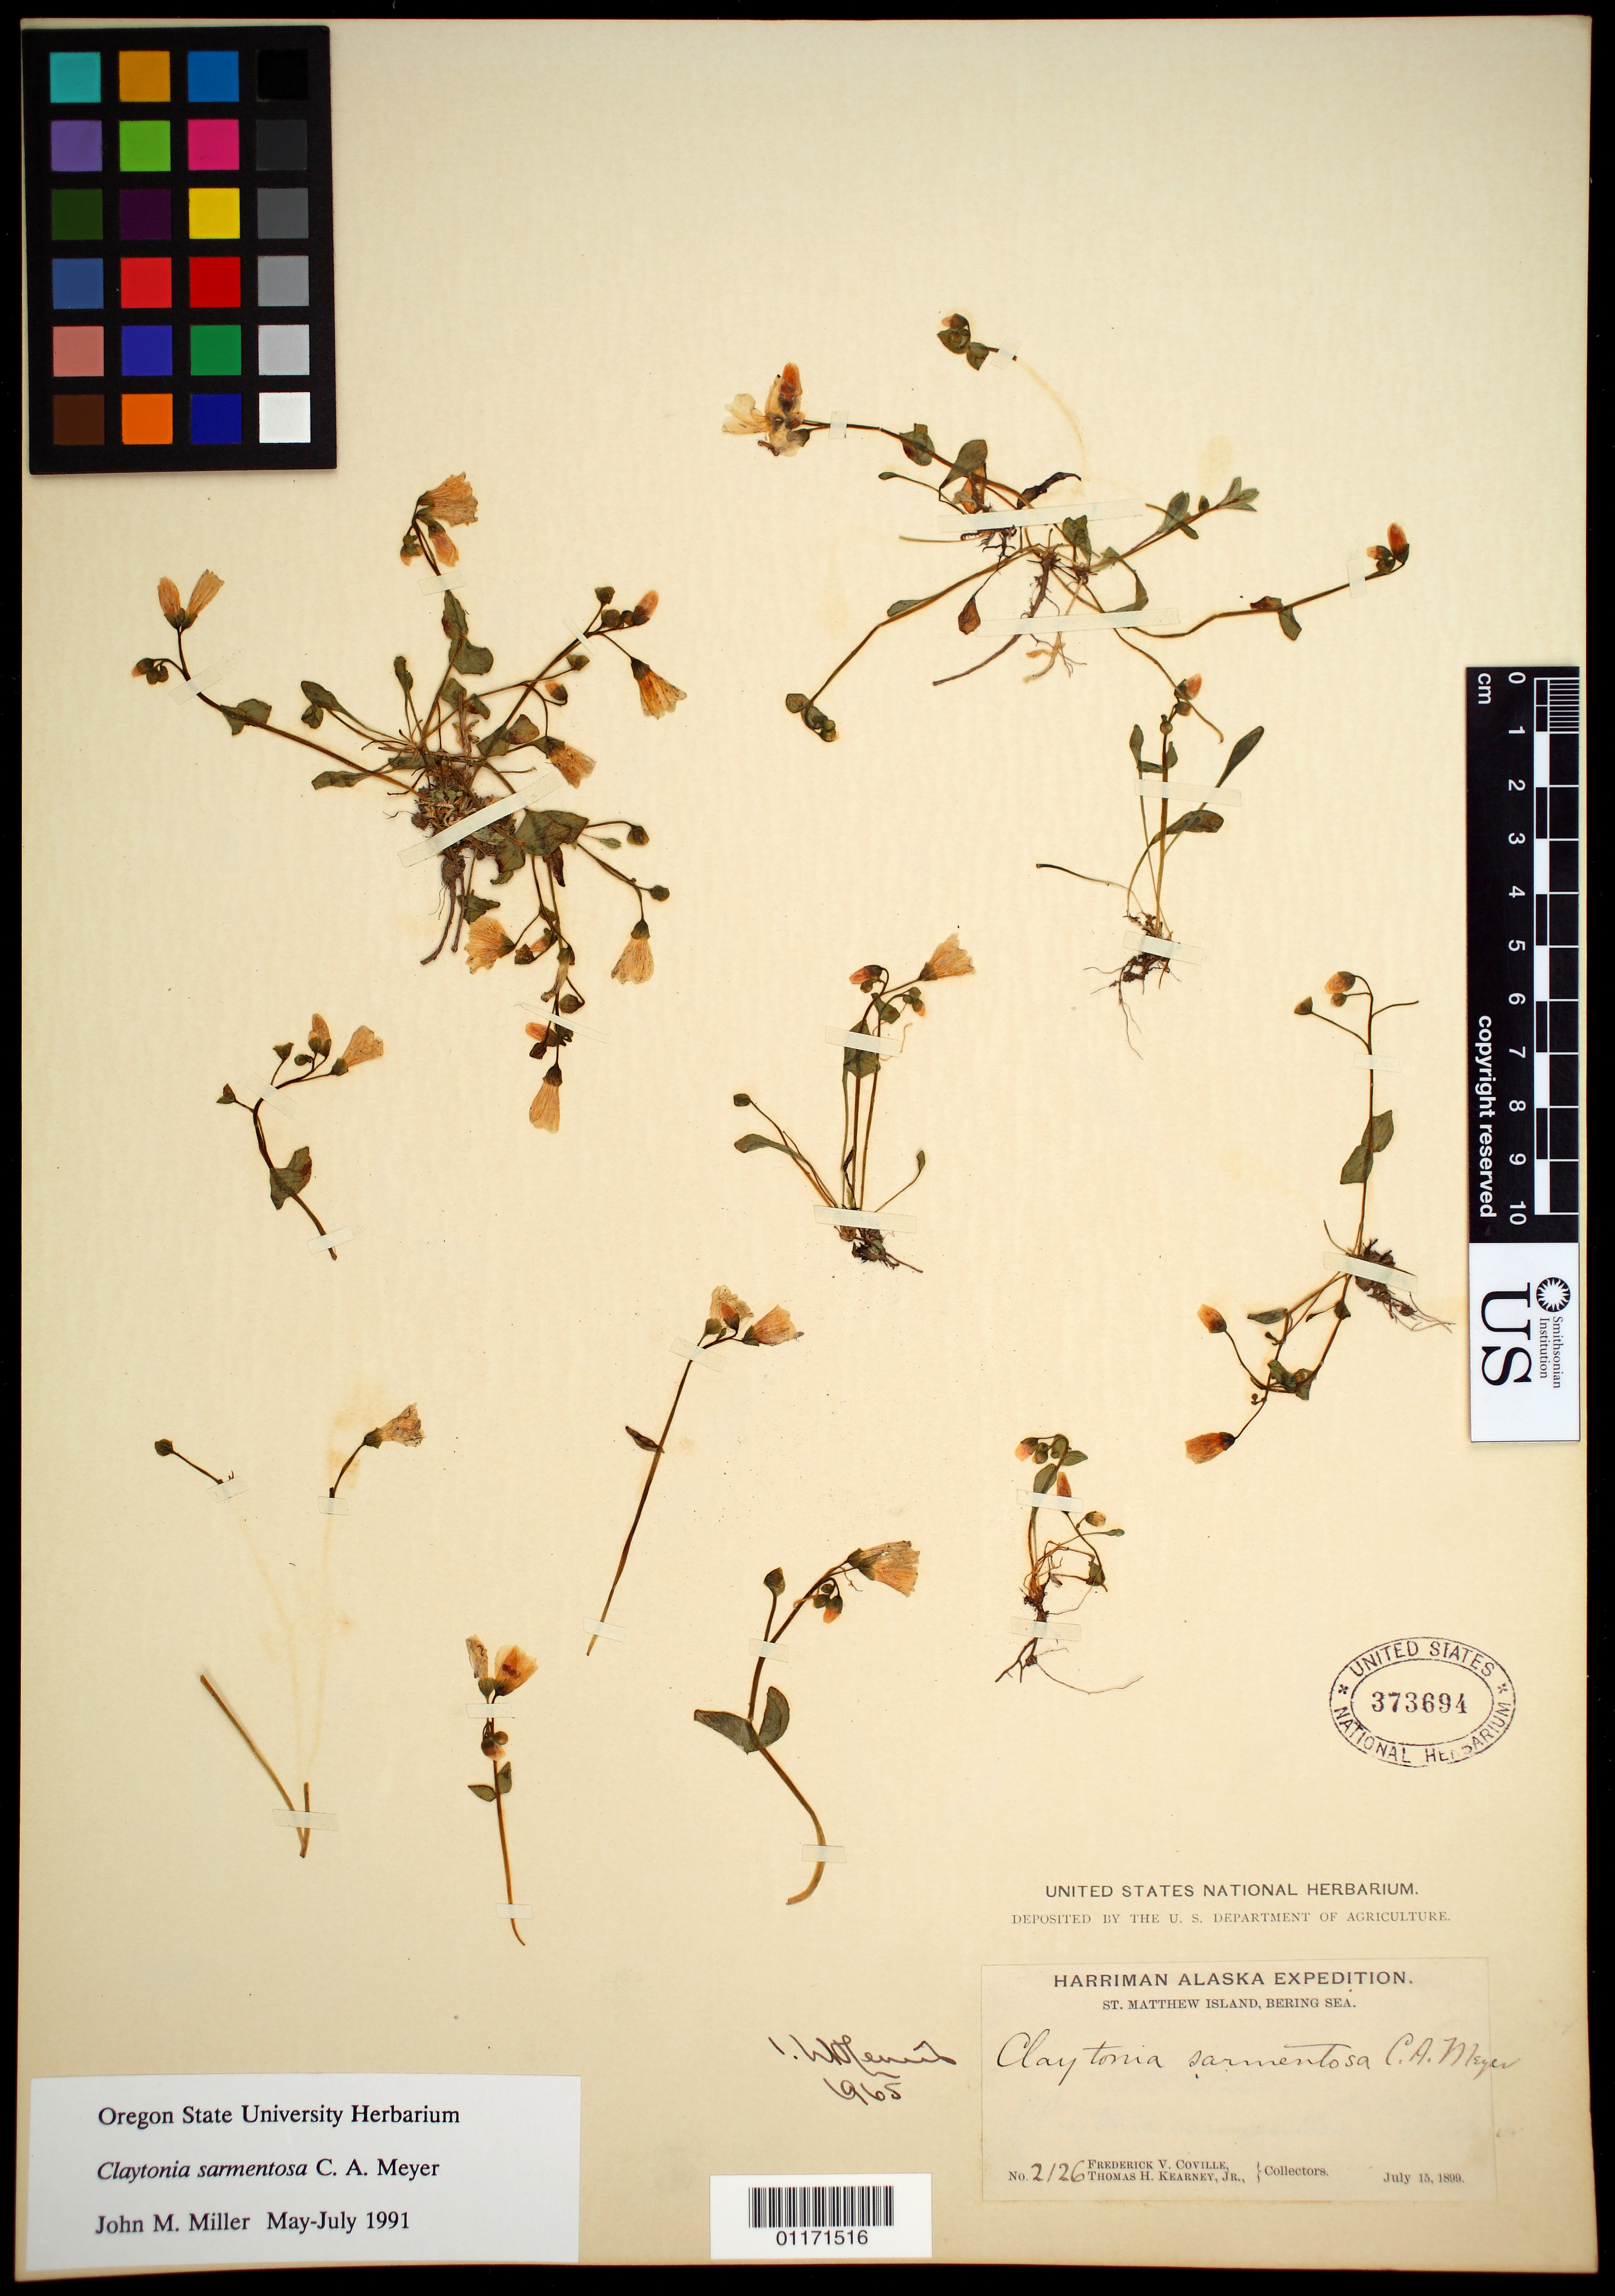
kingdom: Plantae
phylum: Tracheophyta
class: Magnoliopsida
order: Caryophyllales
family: Montiaceae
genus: Claytonia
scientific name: Claytonia sarmentosa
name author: C.A. Mey.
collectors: F. V. Coville & T. H. Kearney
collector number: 2126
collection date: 1899-07-15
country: United States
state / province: Alaska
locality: St Matthew Island, Bering Sea.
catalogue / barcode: US 373694